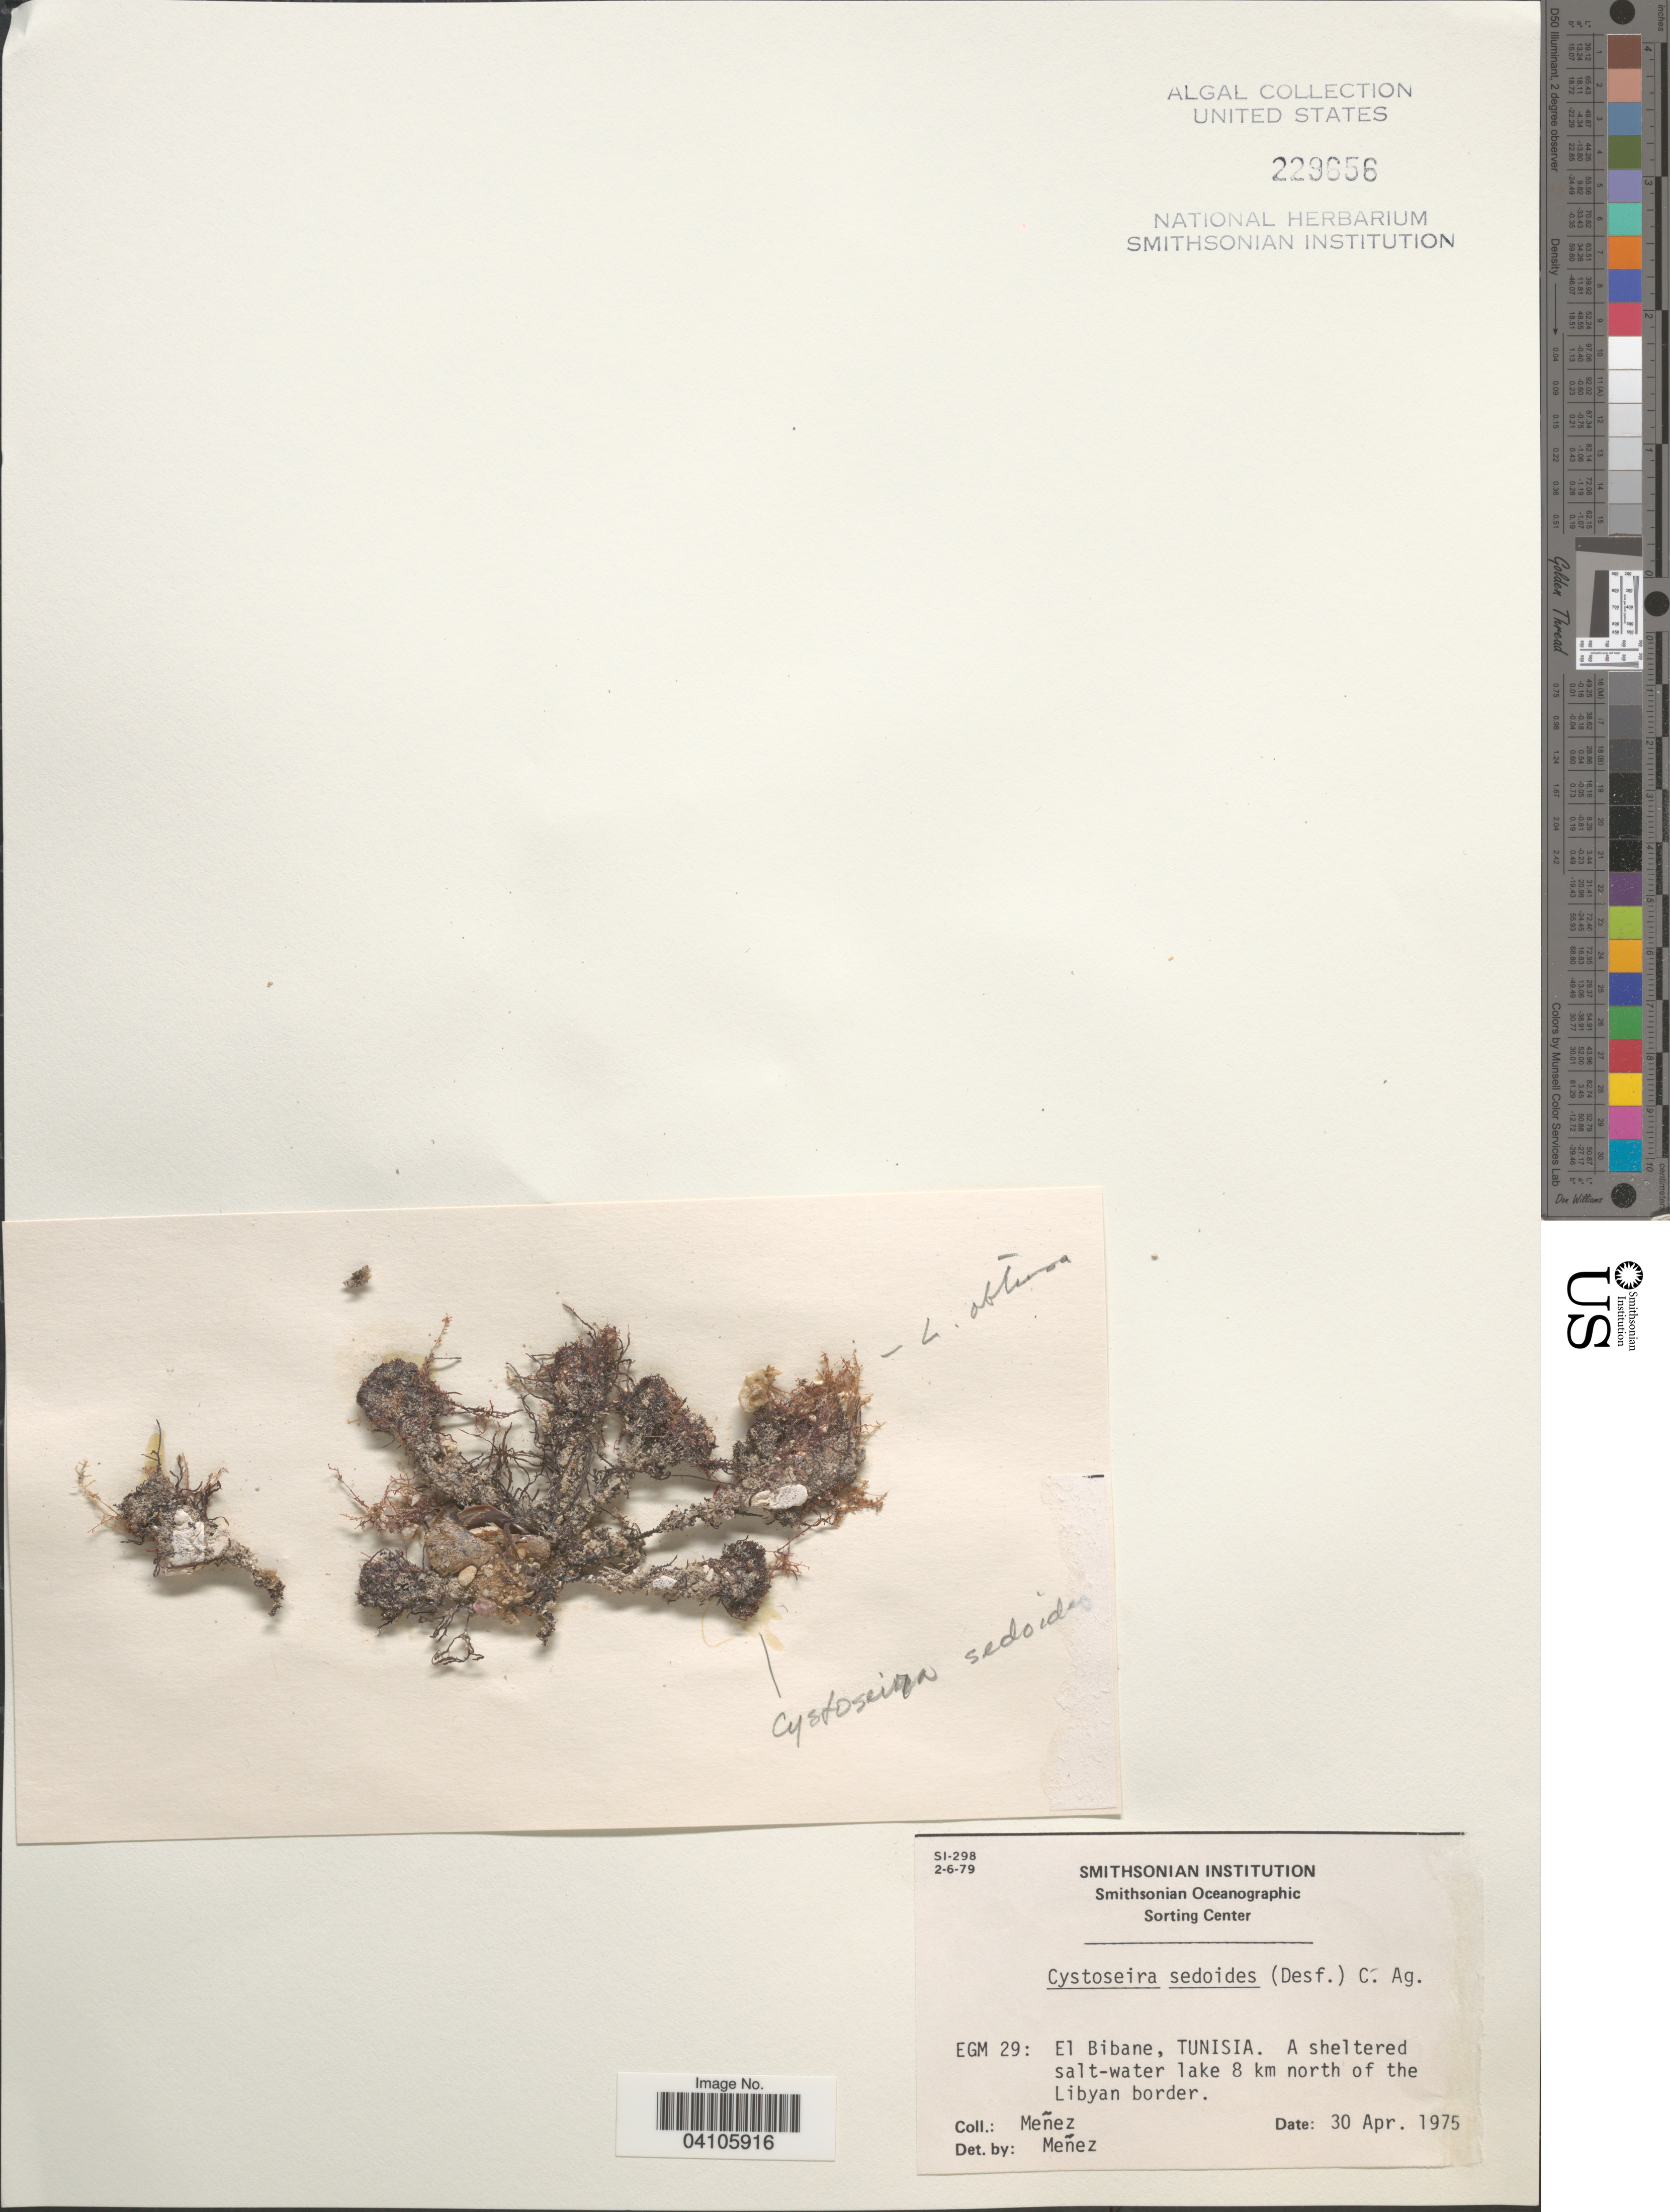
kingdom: Chromista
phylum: Ochrophyta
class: Phaeophyceae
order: Fucales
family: Sargassaceae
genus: Ericaria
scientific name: Ericaria sedoides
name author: Neiva & E.A. Serrão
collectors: Menez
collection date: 1975-04-30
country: Tunisia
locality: EGM 29: El Bibane. A sheltered salt-water lake 8 km north of the Libyan border.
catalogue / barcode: US 229656